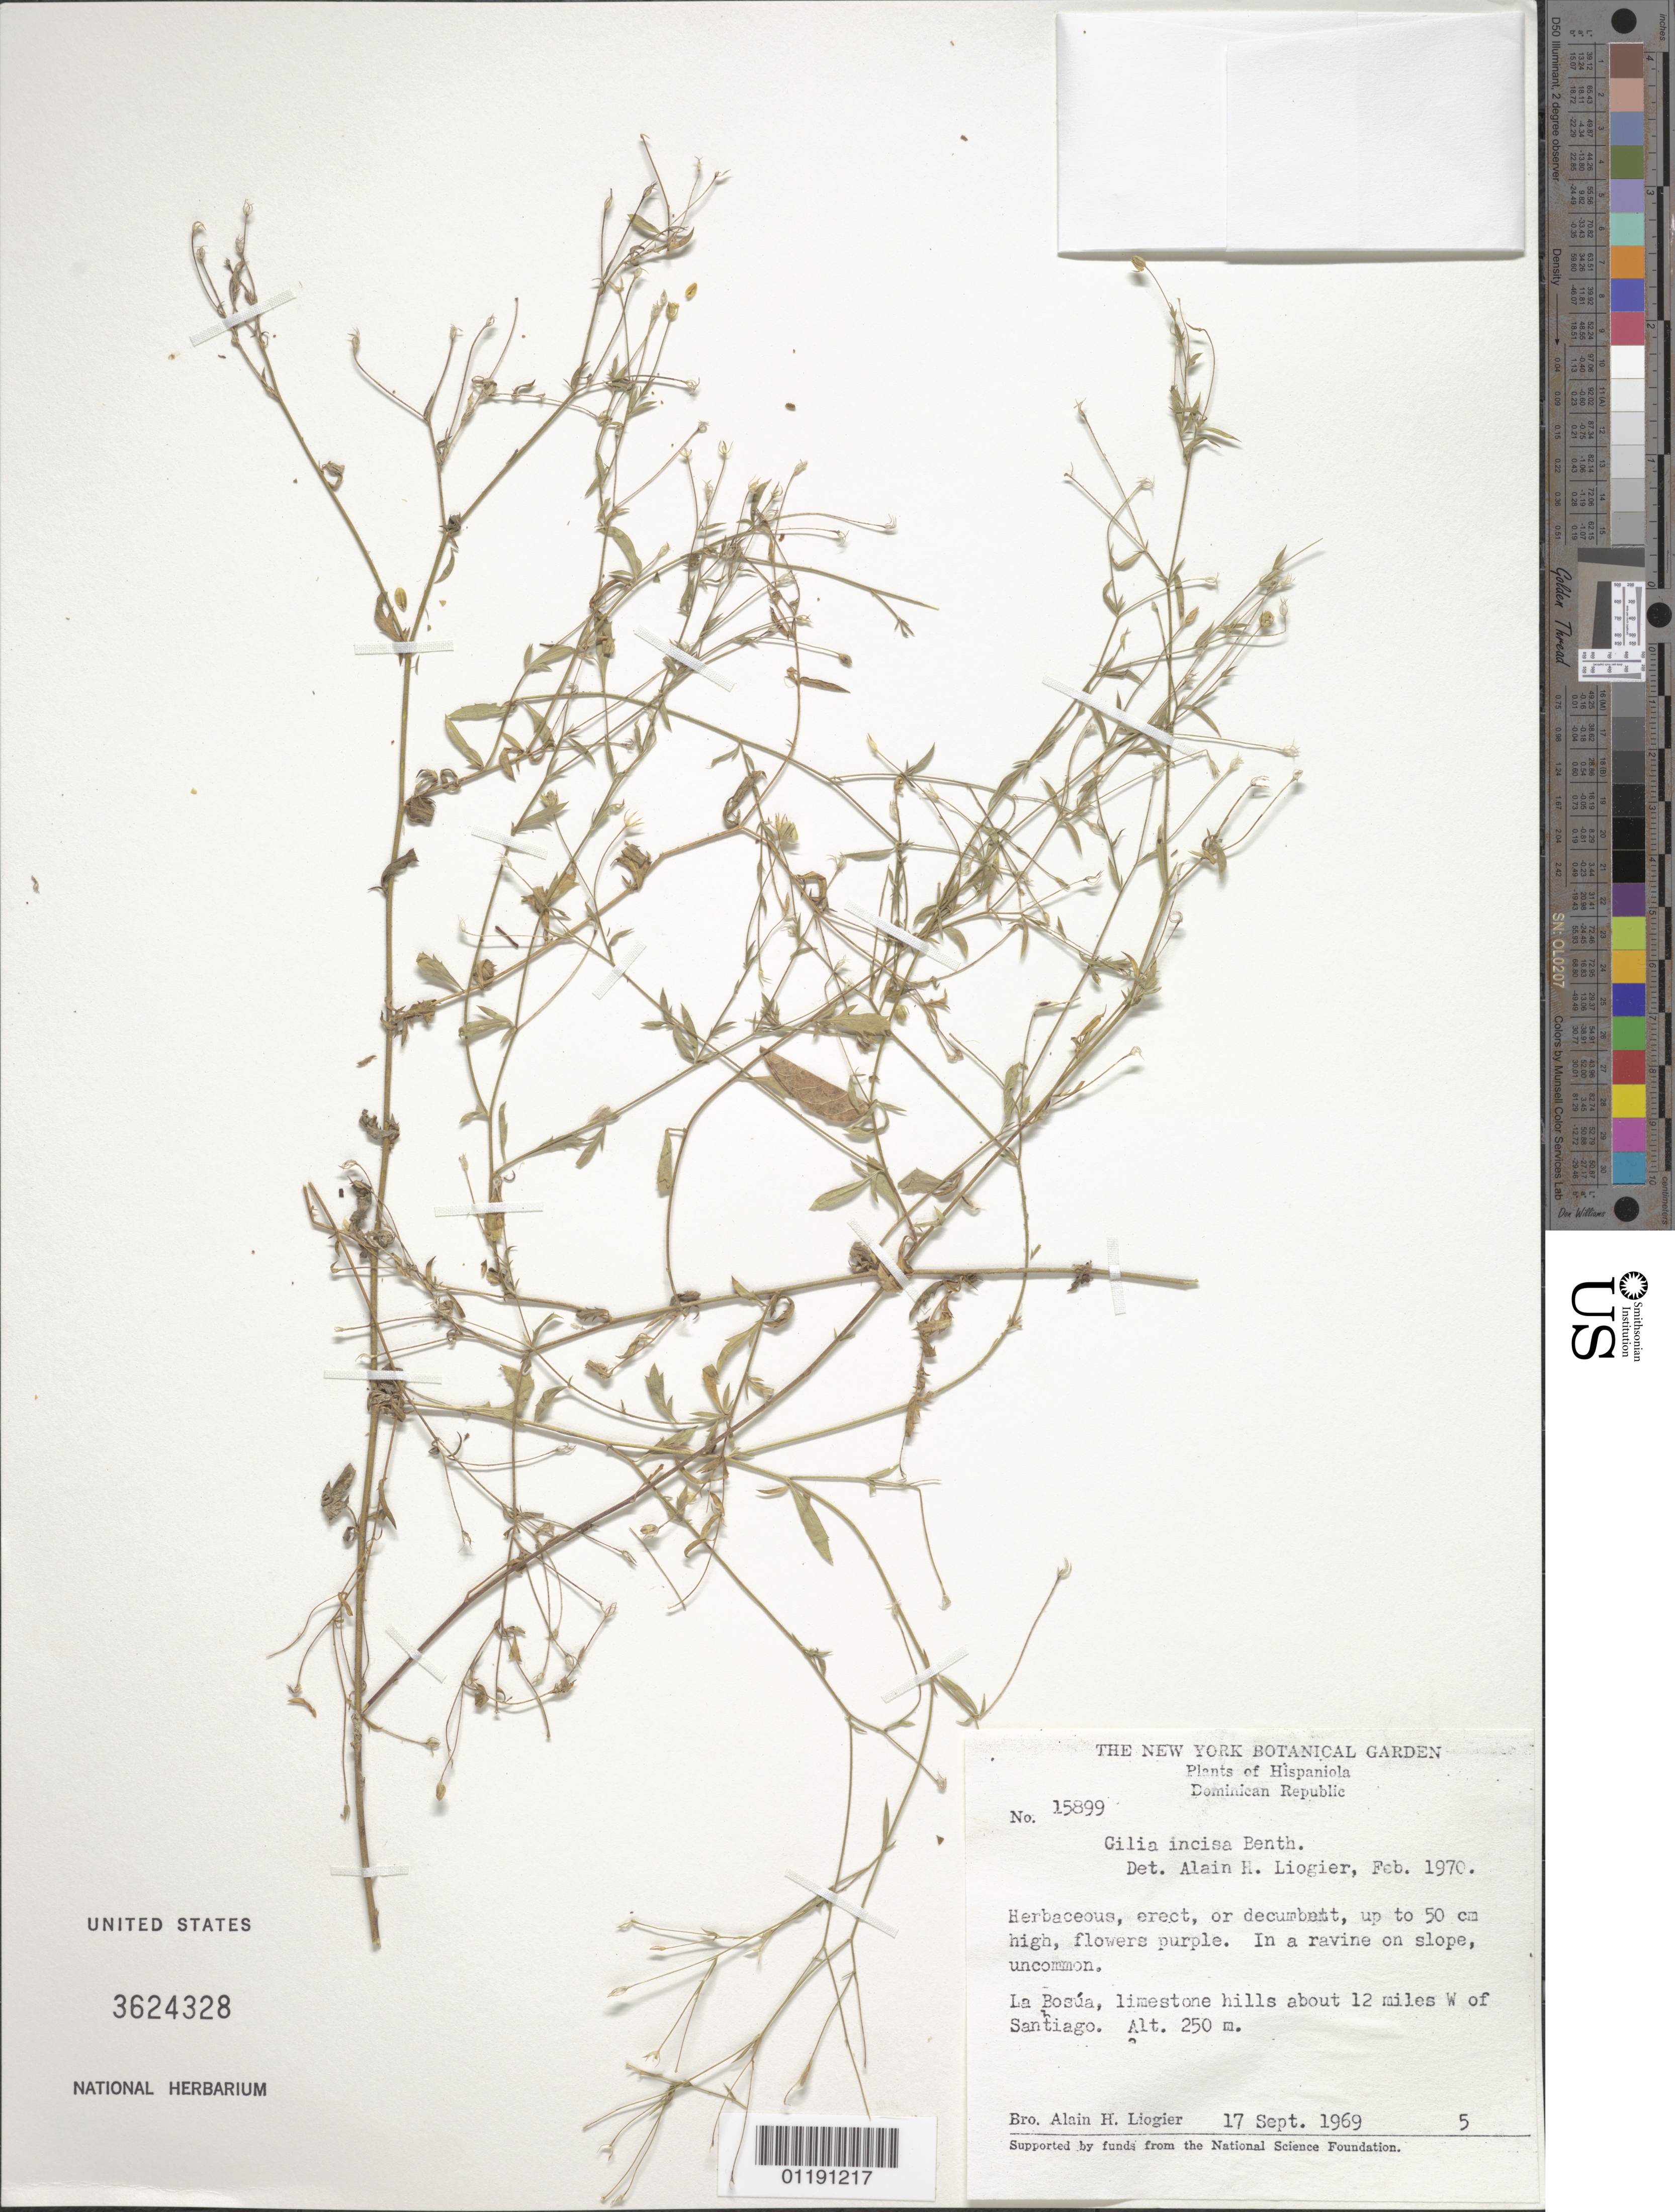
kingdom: Plantae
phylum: Tracheophyta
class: Magnoliopsida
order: Ericales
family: Polemoniaceae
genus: Giliastrum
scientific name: Giliastrum incisum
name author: (Benth.) J.M. Porter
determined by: Strong, Mark T., (BOT), Smithsonian Institution - National Museum of Natural History (UNITED STATES)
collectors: A. H. Liogier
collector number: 15899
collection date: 1969-09-17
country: Dominican Republic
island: Hispaniola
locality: La Bosúa, limestone hills about 12 miles W of Santiago.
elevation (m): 250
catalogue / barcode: US 3624328